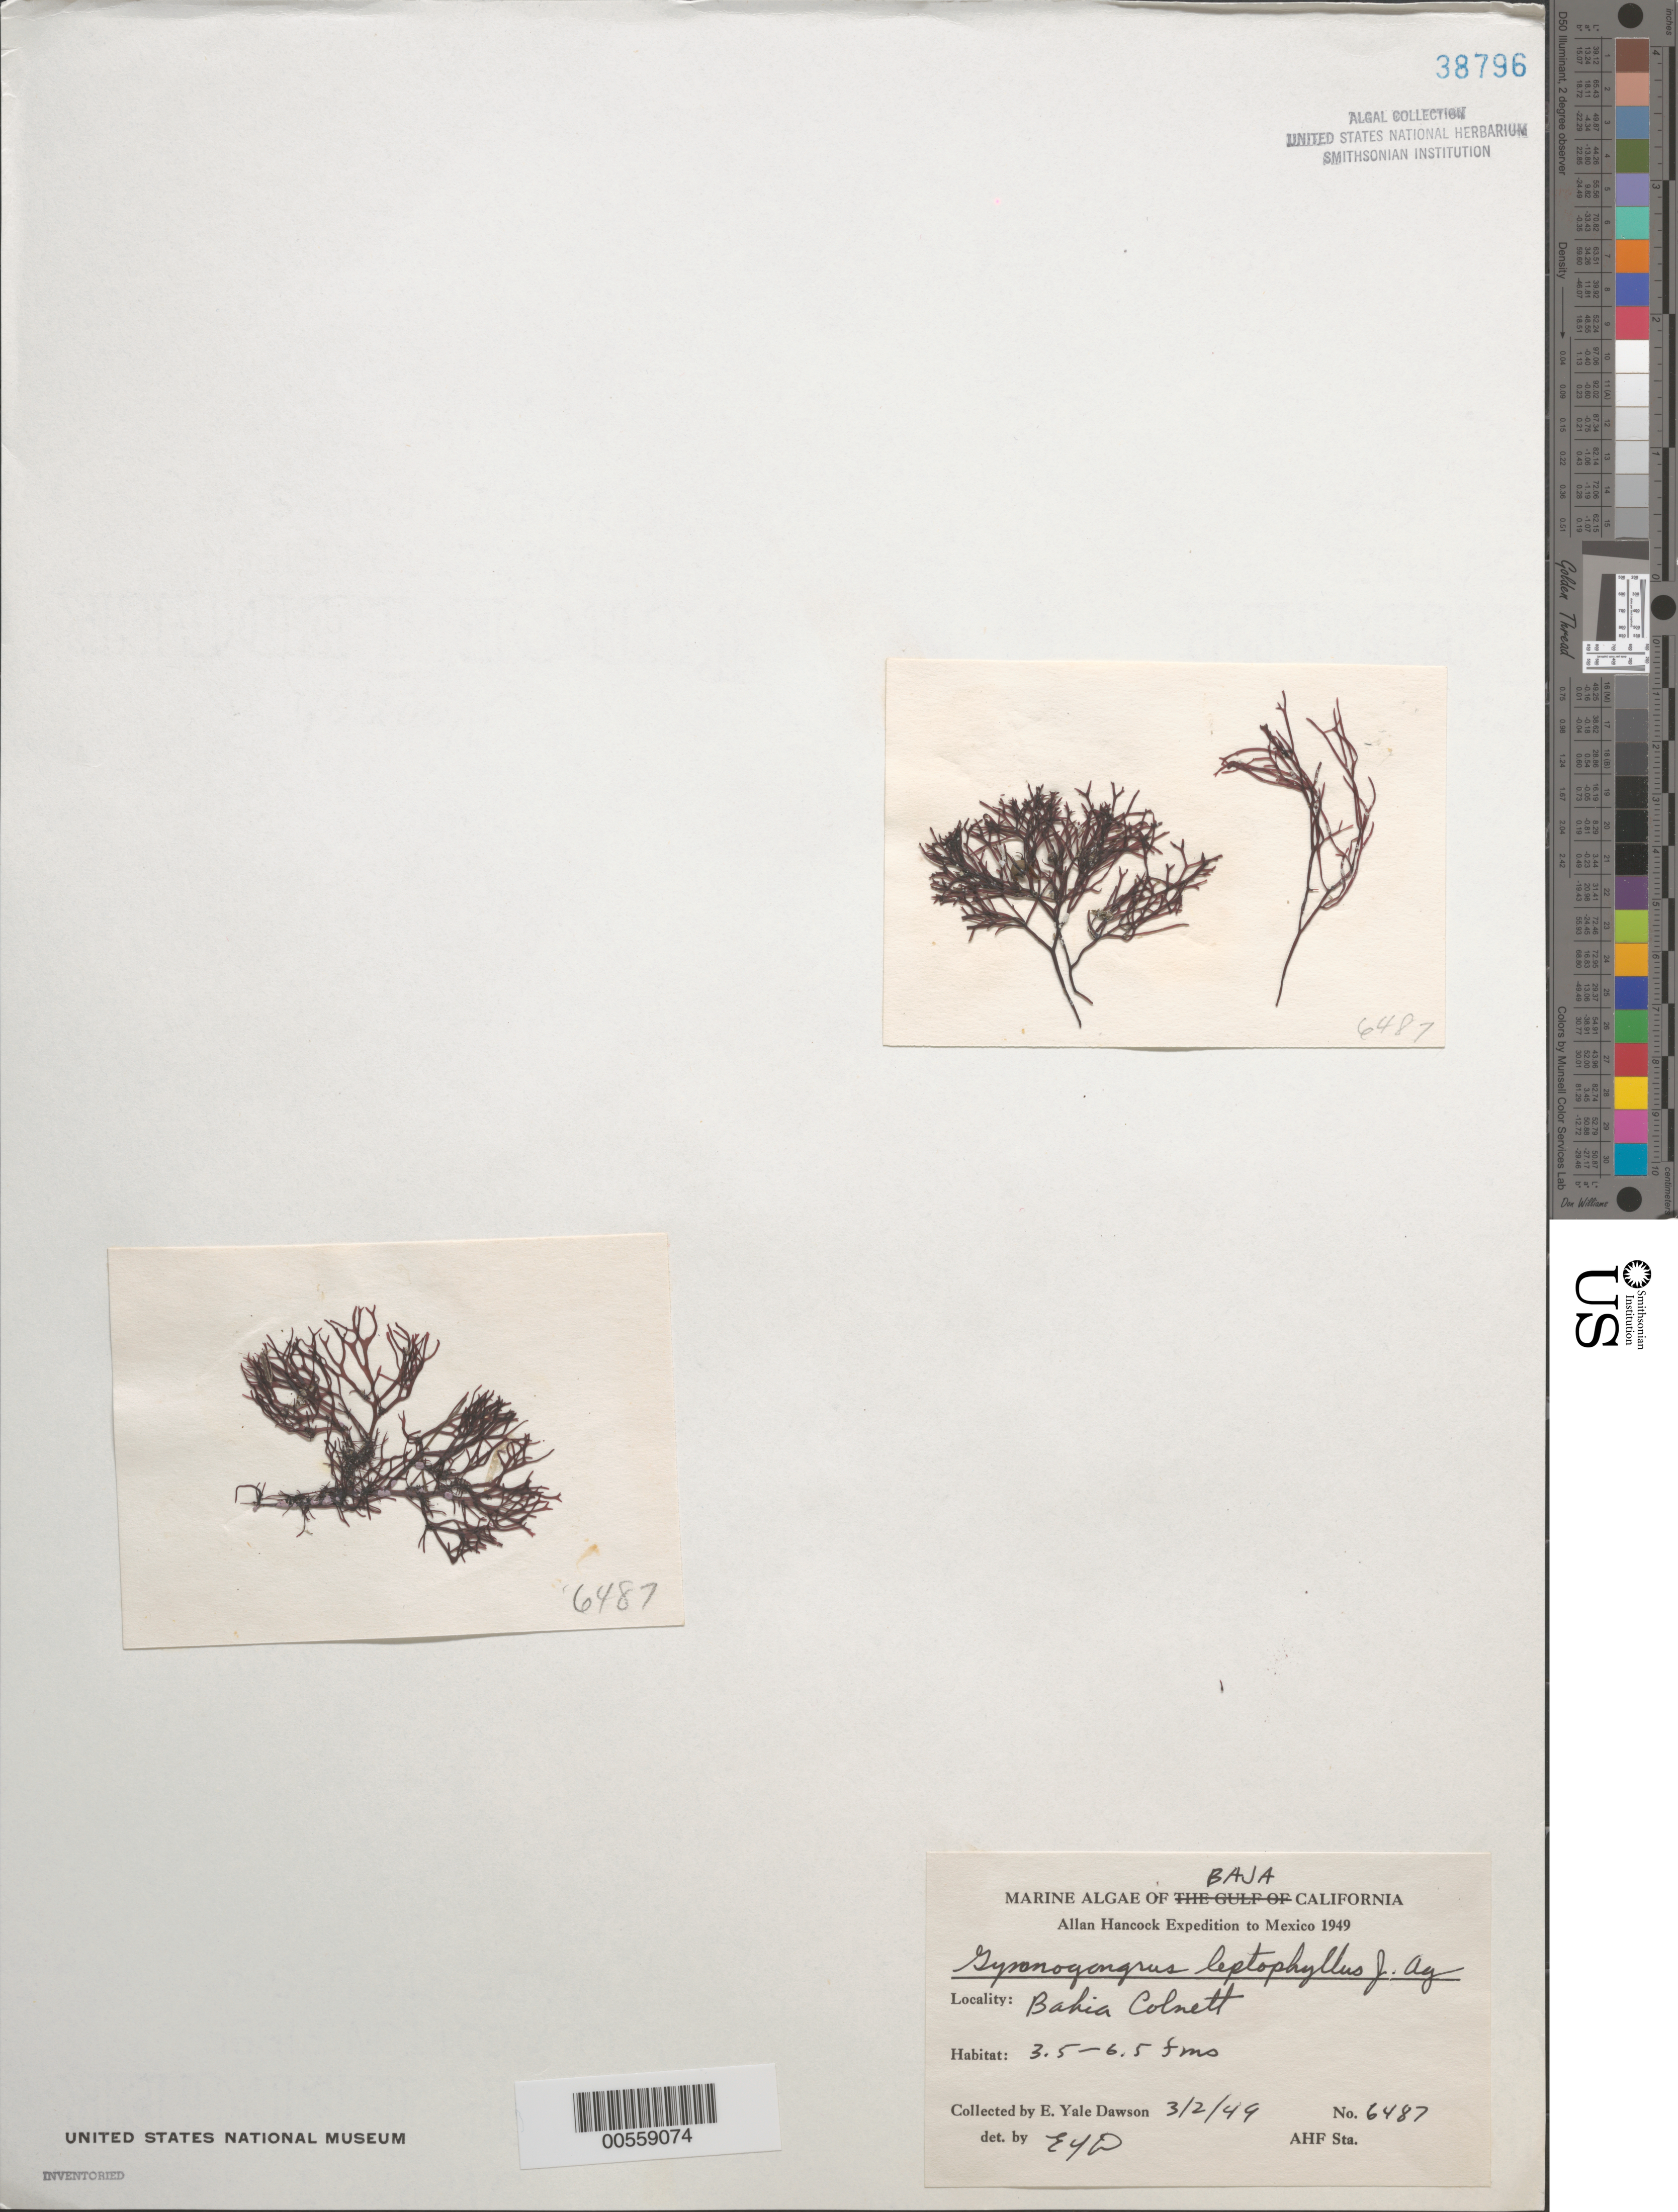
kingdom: Plantae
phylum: Rhodophyta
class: Florideophyceae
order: Gigartinales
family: Phyllophoraceae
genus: Besa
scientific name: Besa leptophylla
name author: (J. Agardh) M.S.Calderon & K.A. Miller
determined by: Algae name updating Project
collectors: E. Y. Dawson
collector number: EYD 6487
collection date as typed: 02 Mar 1949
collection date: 1949-03-02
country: Mexico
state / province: Baja California Norte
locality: Bahia Colnett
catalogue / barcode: US 38796